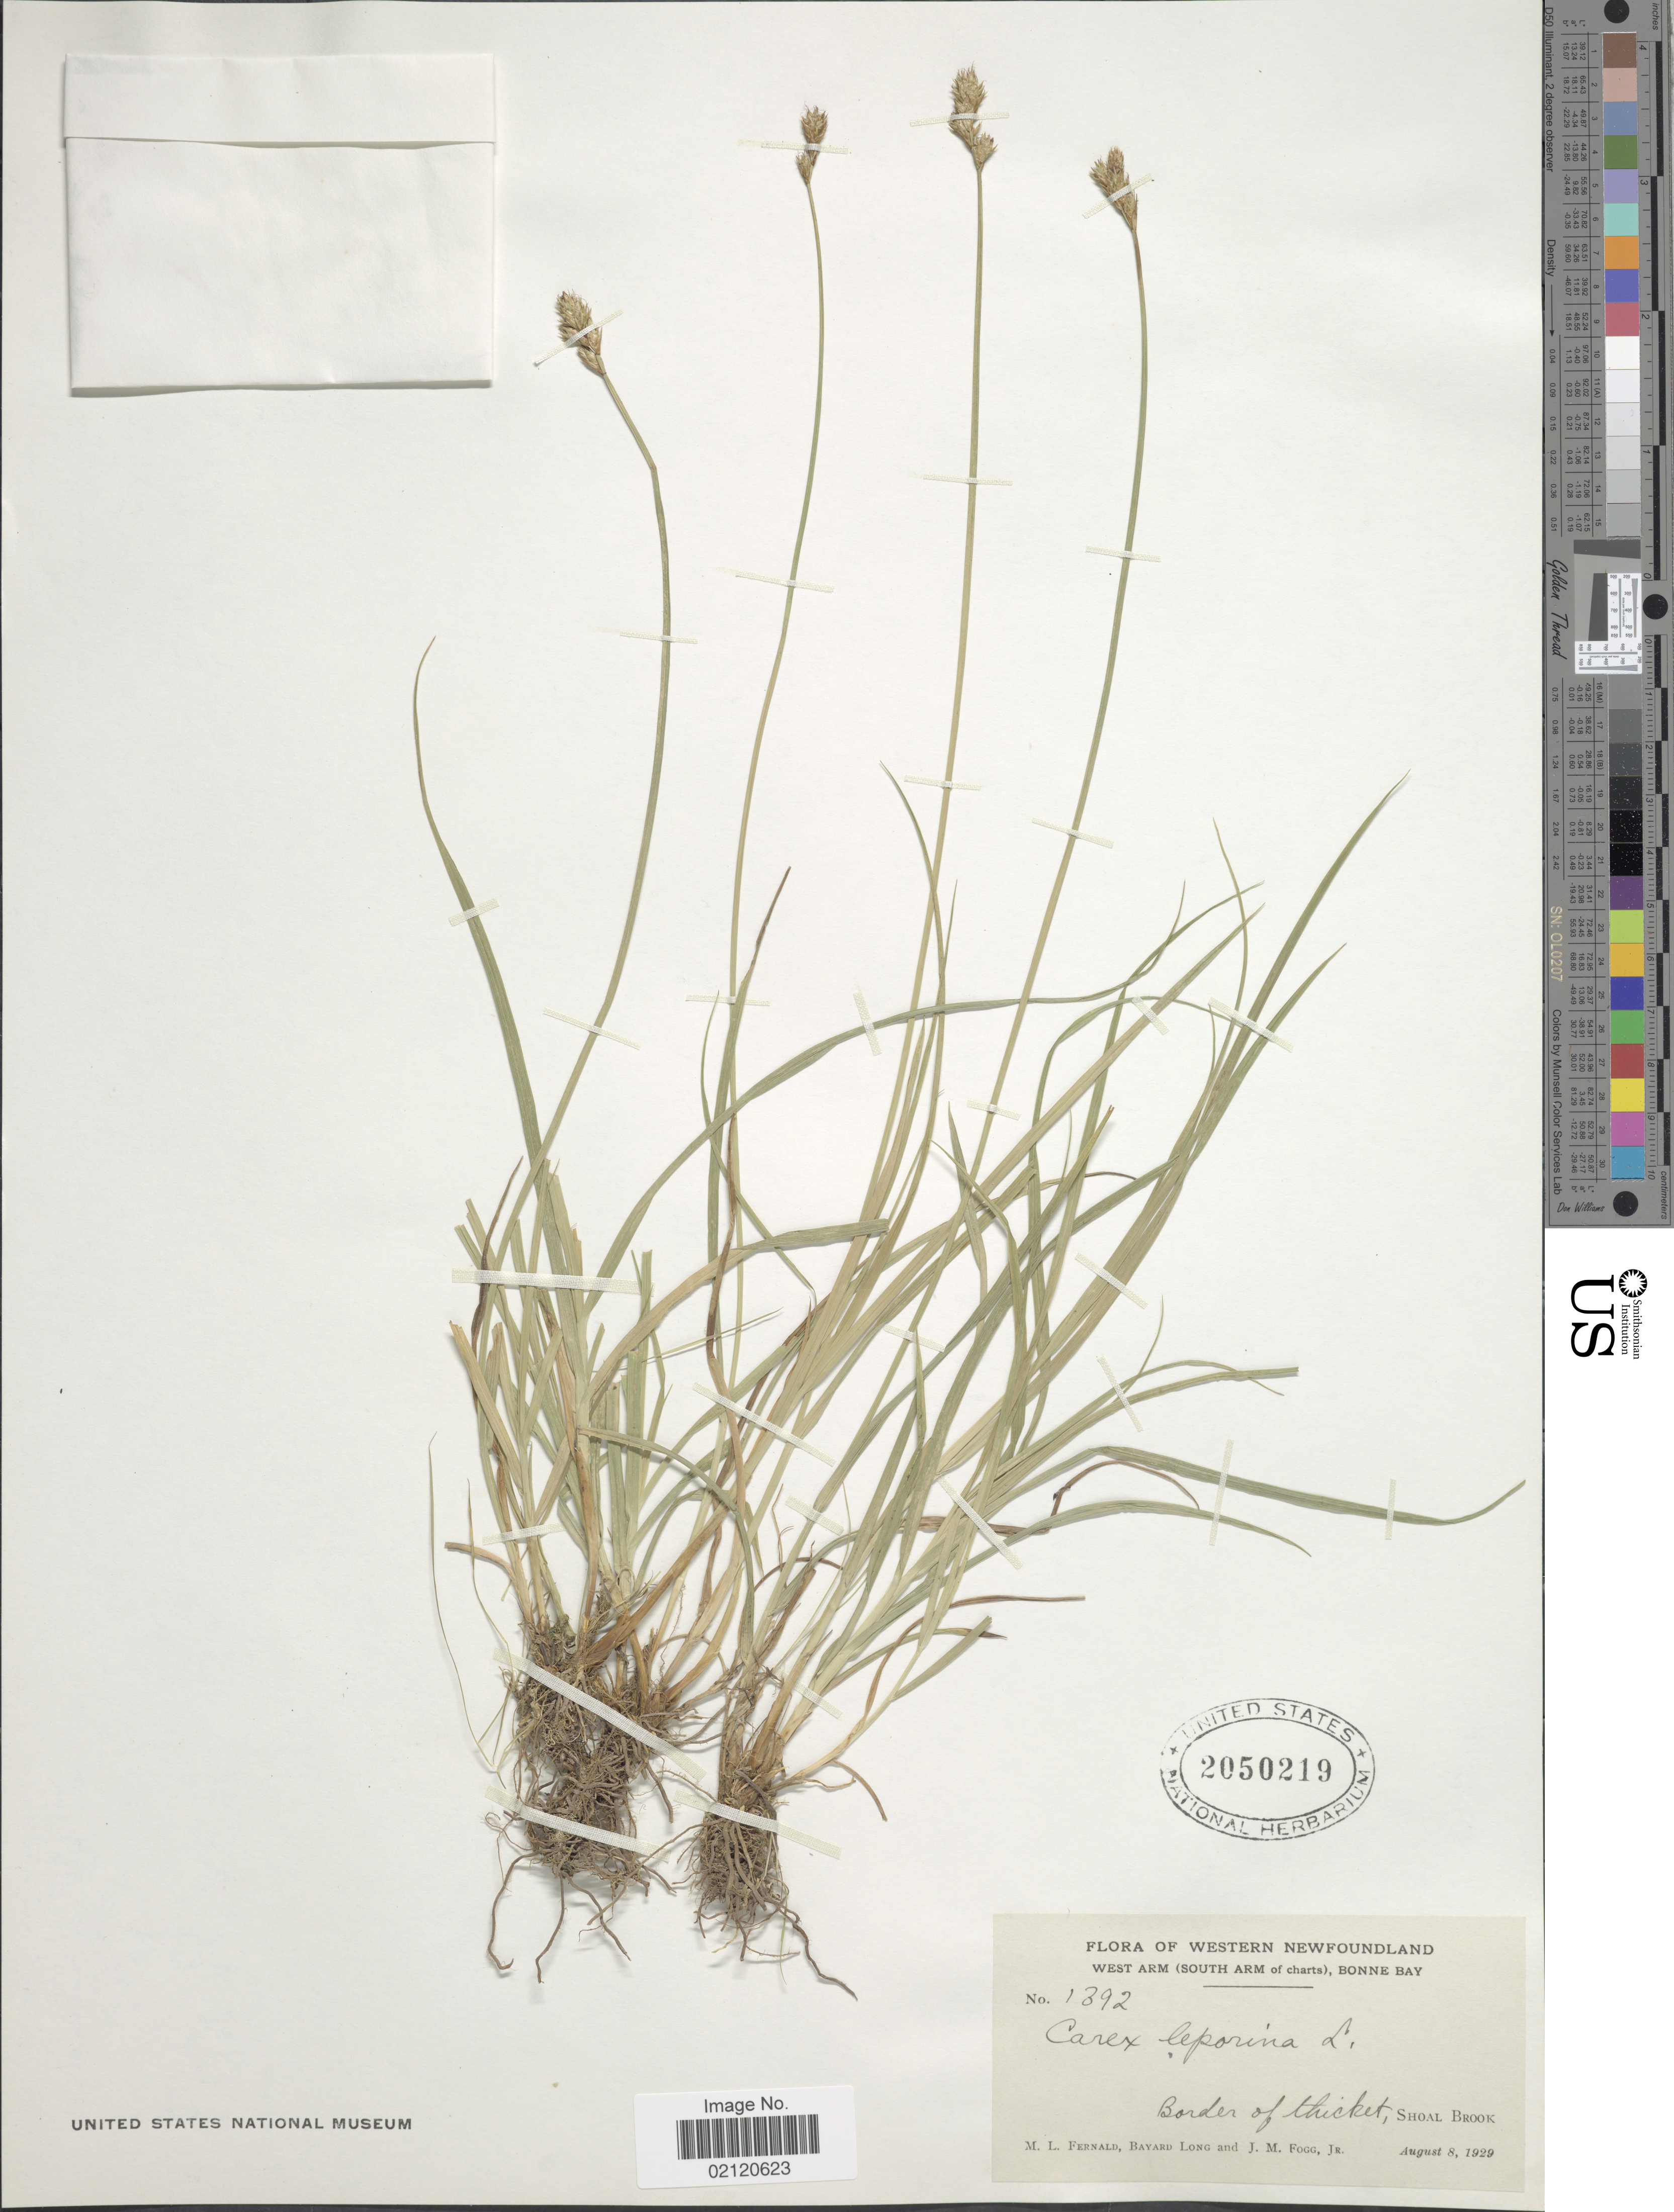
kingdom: Plantae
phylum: Tracheophyta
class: Liliopsida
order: Poales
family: Cyperaceae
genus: Carex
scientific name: Carex leporina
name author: L.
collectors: M. L. Fernald & B. Long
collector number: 1392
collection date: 1929-08-08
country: Canada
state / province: Newfoundland and Labrador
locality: Western Newfoundland, West Arm (South Arm of charts), Bonne Bay, Border of thicket, Shoal Brook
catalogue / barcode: US 2050219